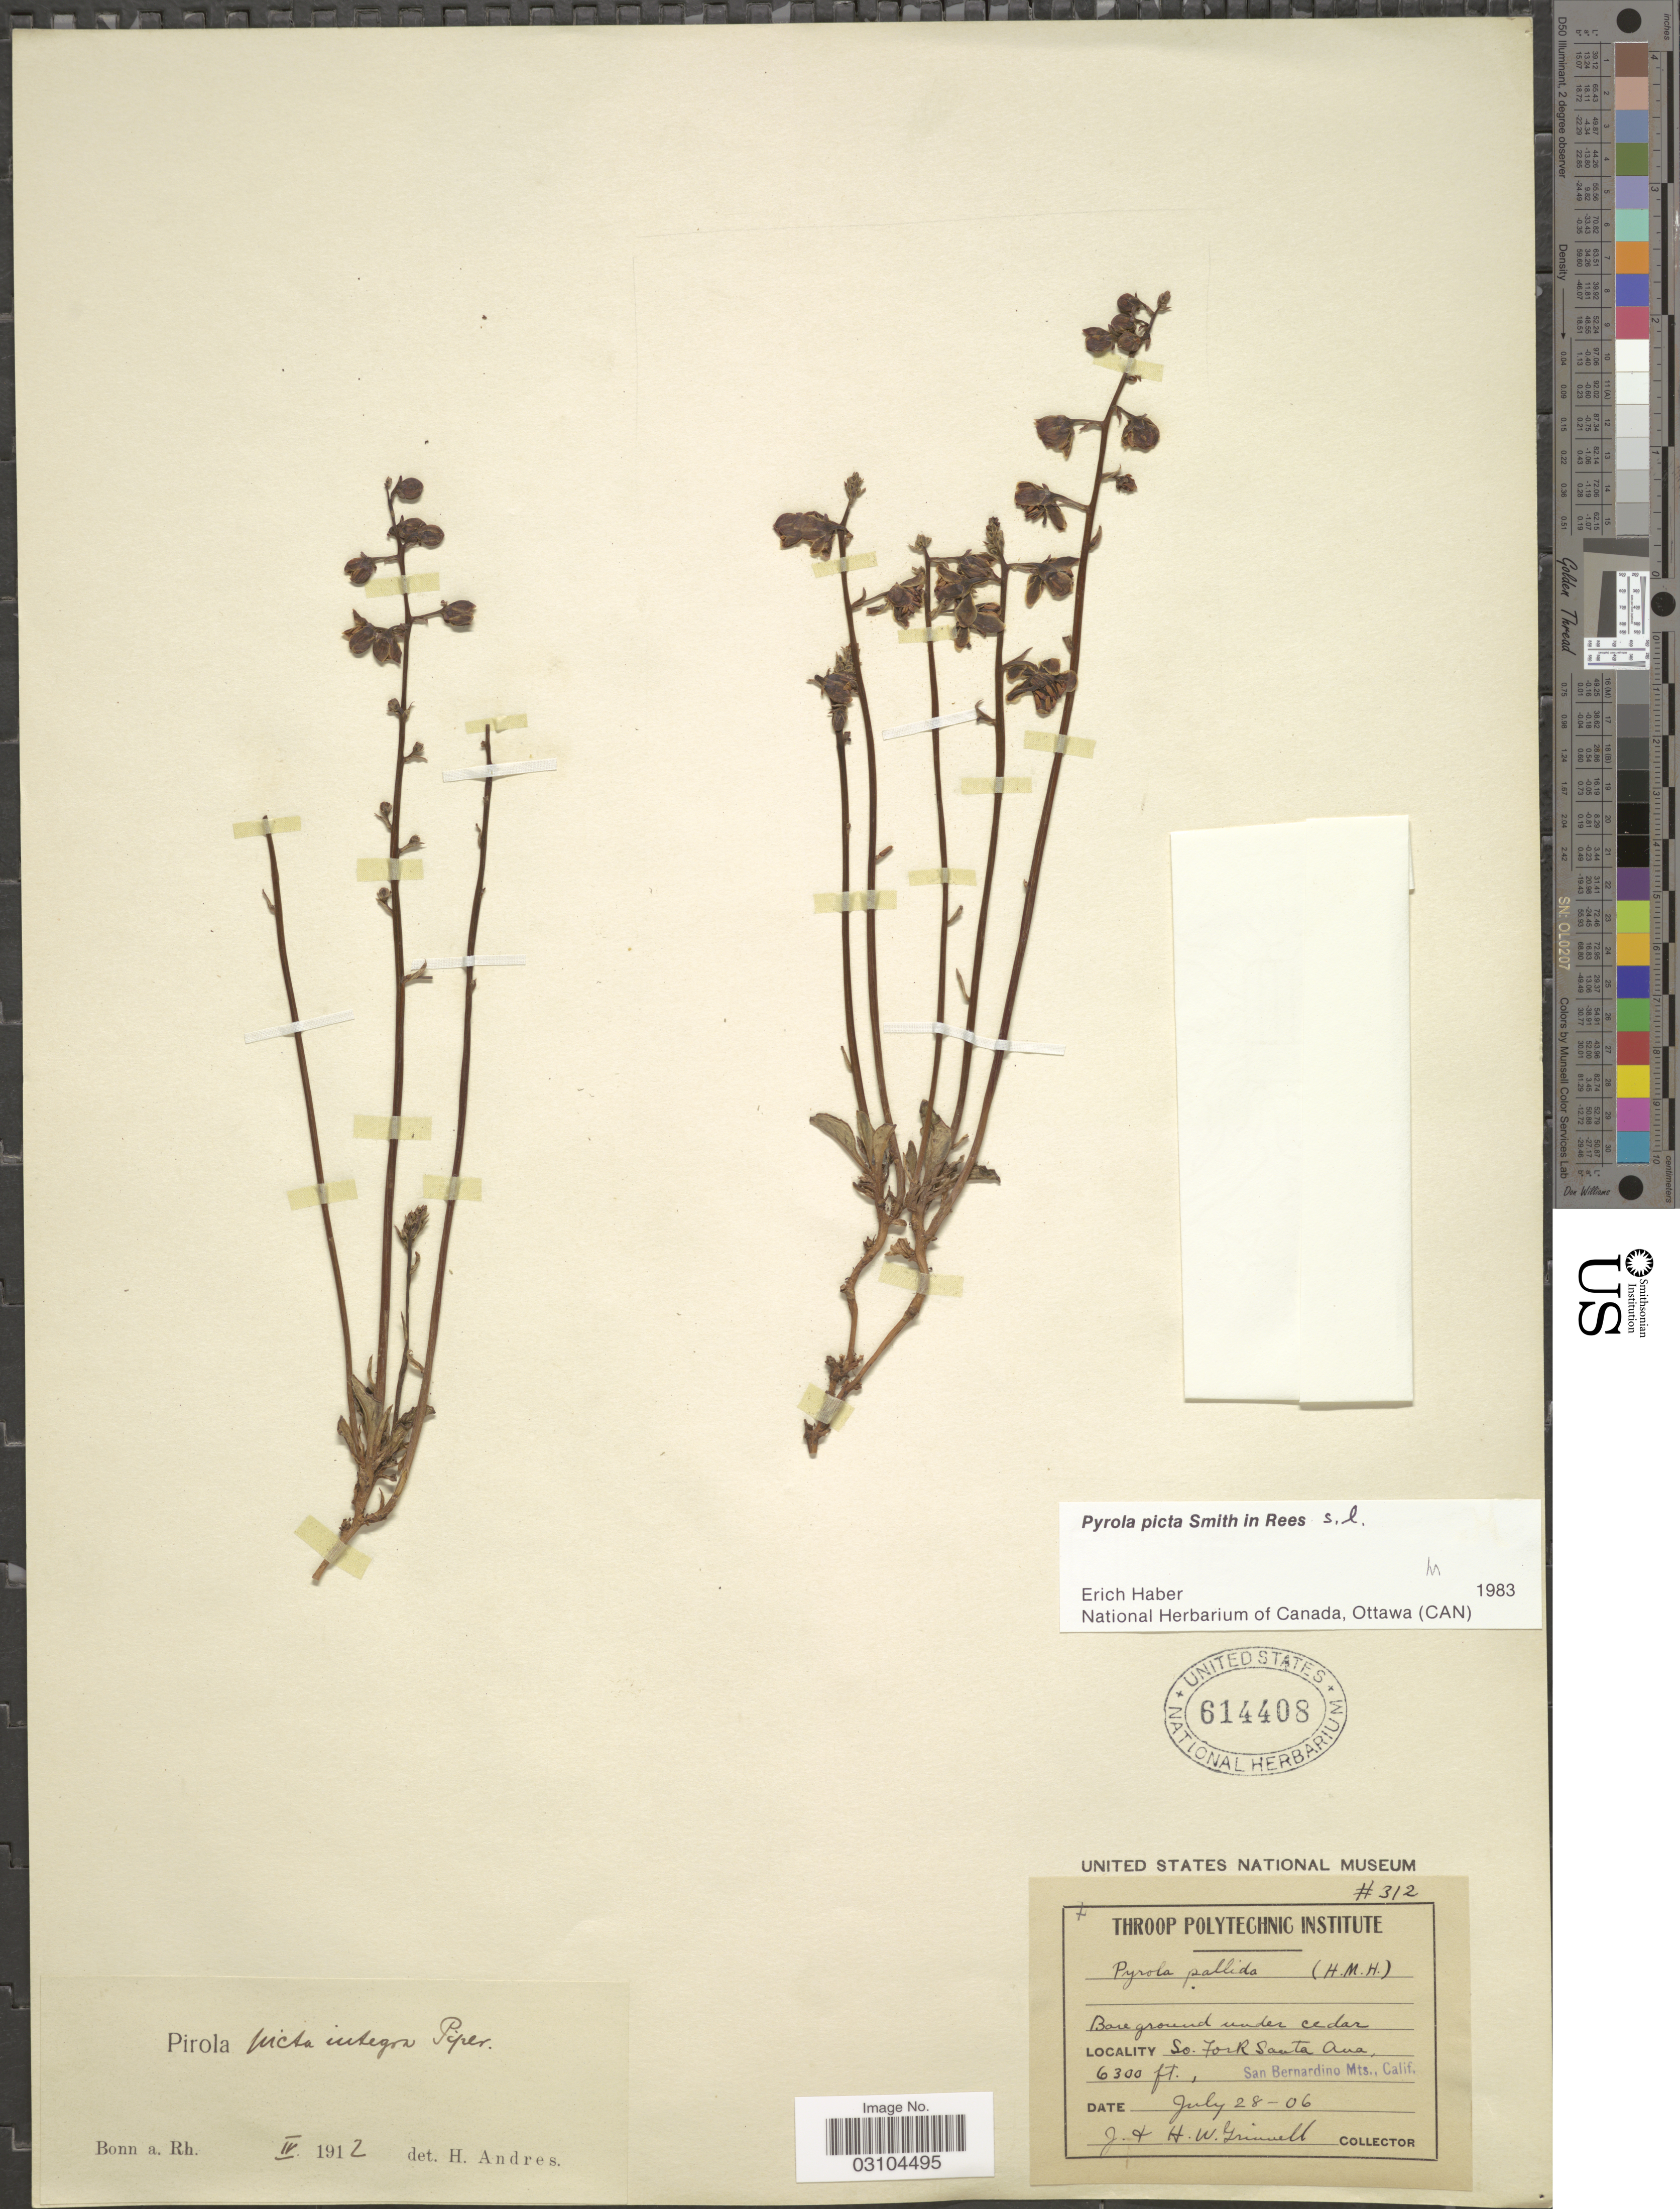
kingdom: Plantae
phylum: Tracheophyta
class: Magnoliopsida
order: Ericales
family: Ericaceae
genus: Pyrola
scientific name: Pyrola picta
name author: Sm. in Rees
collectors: J. Grinnell & H. Grinnell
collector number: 312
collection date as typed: Transcribed d/m/y: 28/7/6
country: United States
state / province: California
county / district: San Bernardino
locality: So. Fork Santa Ana, San Bernardino Mts., Calif.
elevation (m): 1920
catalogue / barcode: US 614408